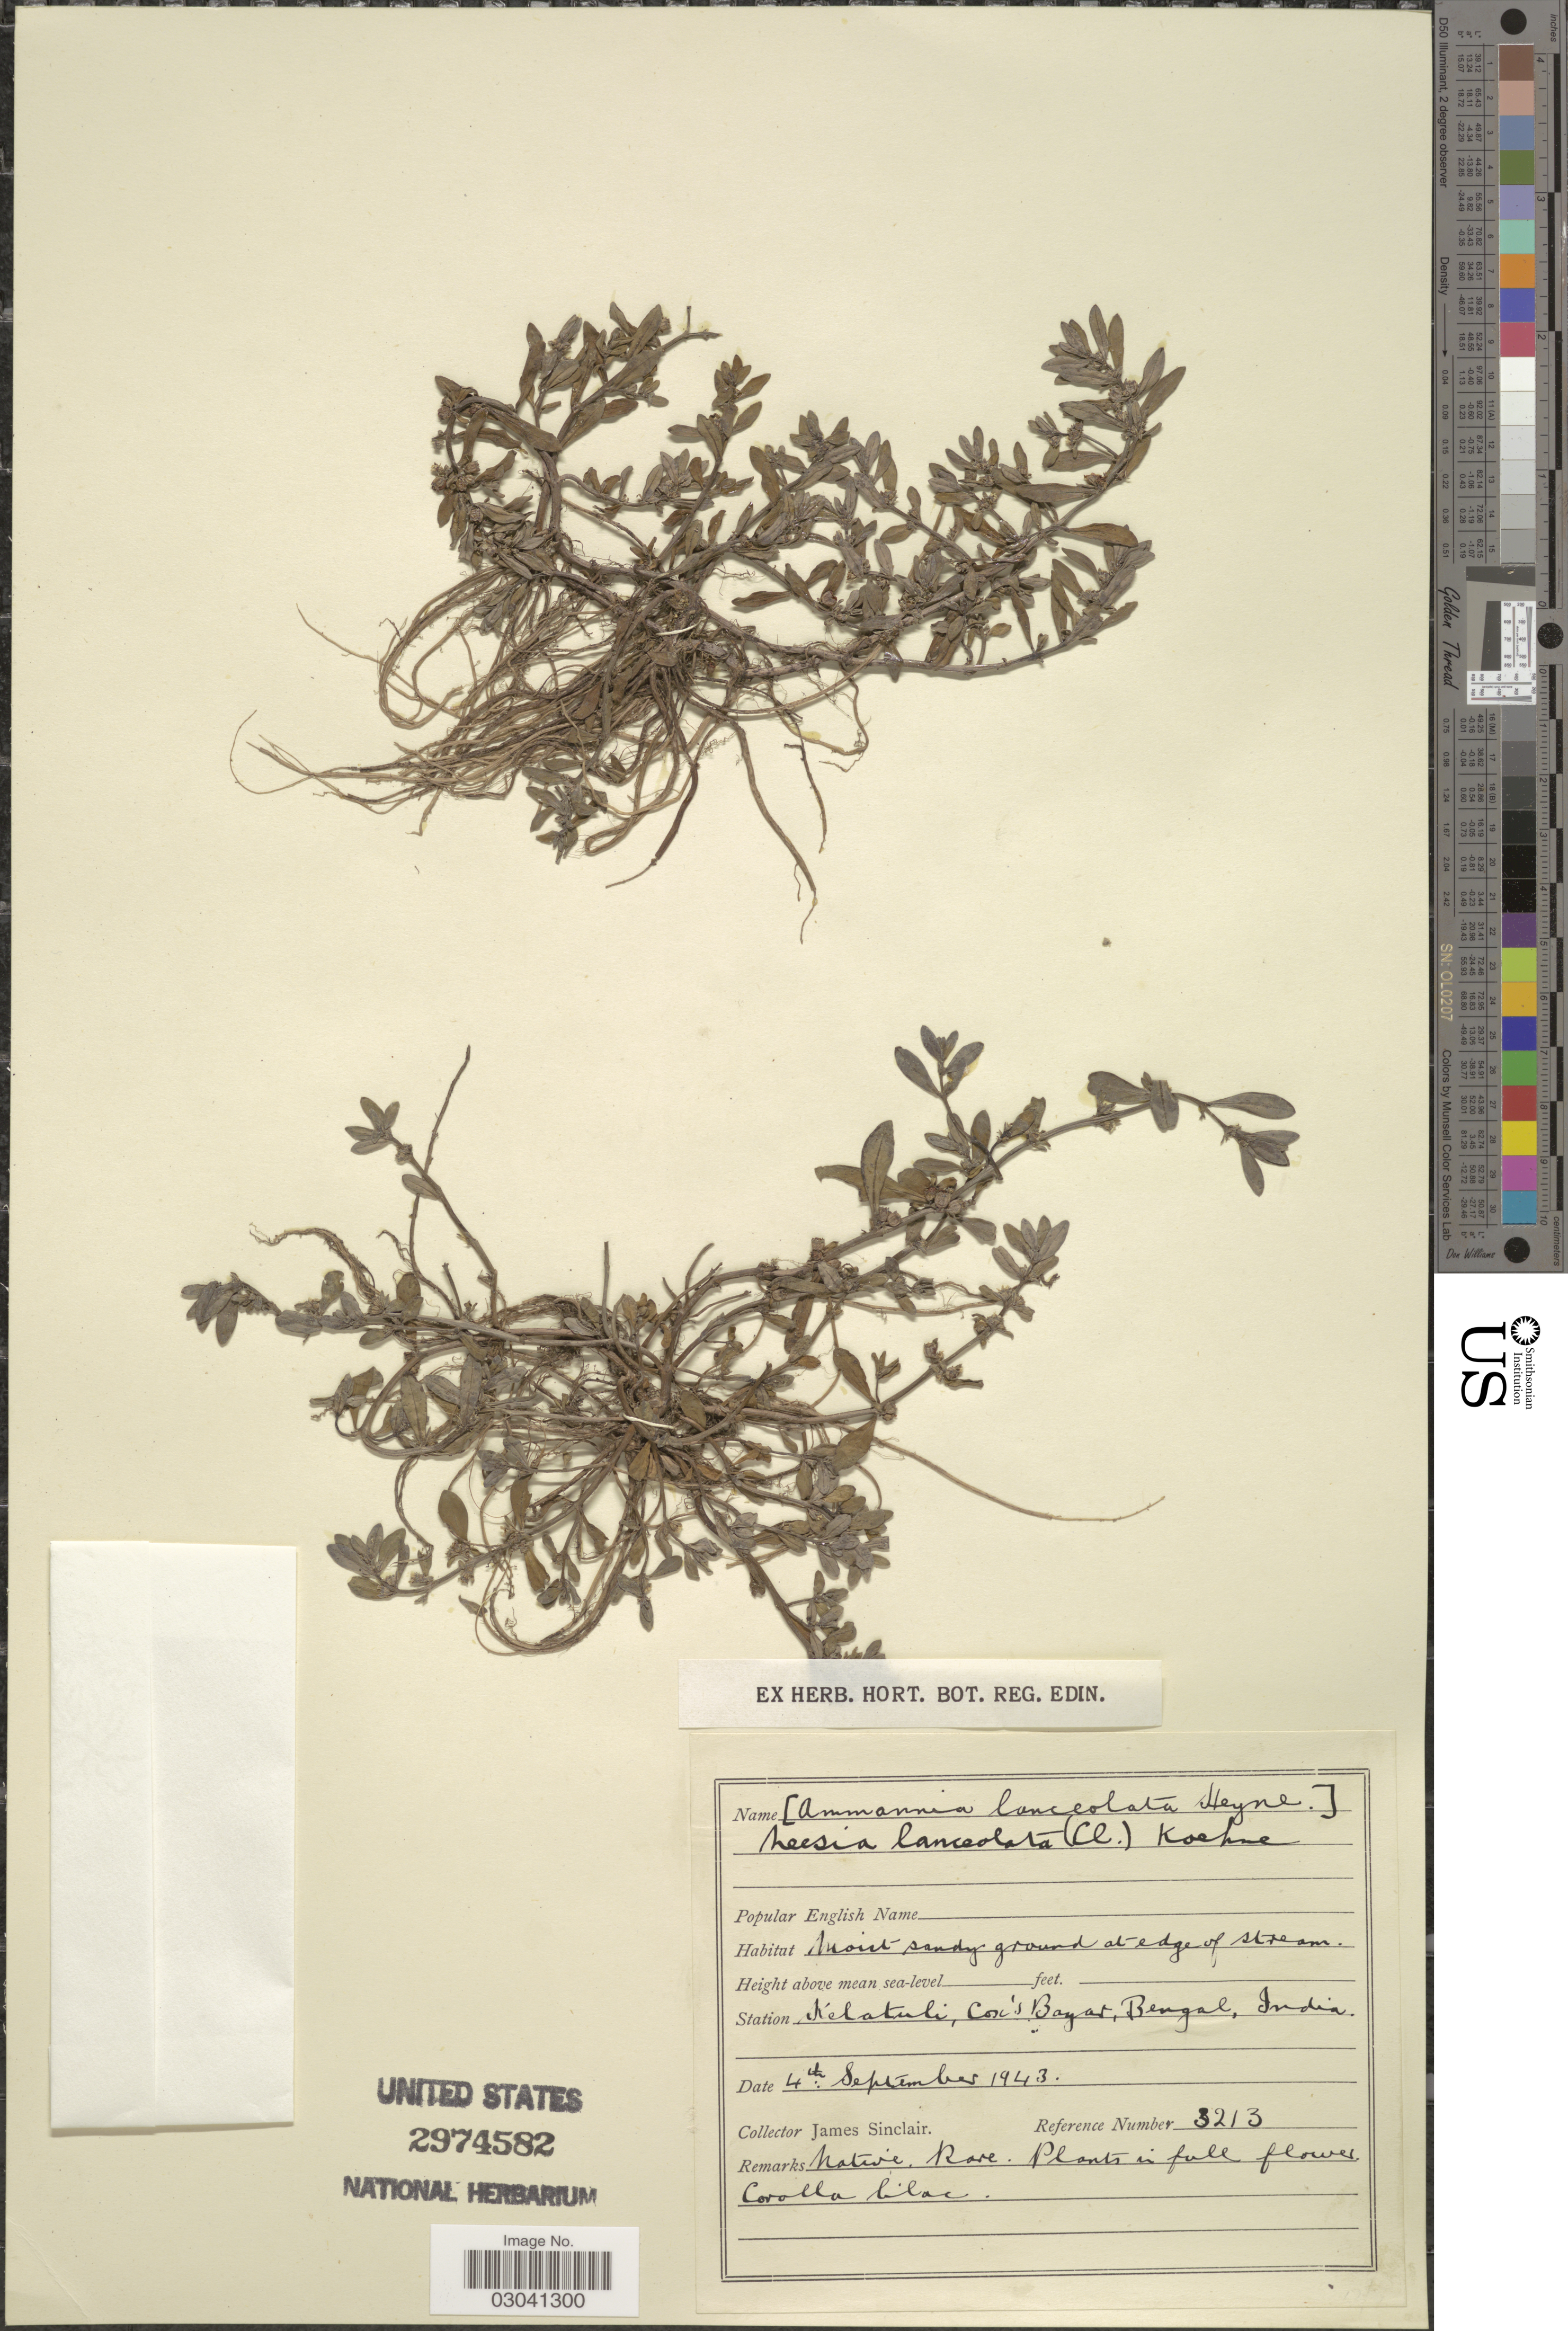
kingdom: Plantae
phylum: Tracheophyta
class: Magnoliopsida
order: Myrtales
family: Lythraceae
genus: Ammannia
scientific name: Ammannia prostrata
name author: Buch.-Ham. ex Dillwyn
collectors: J. Sinclair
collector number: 3213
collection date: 1943-09-04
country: Bangladesh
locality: Station Kelatuli, Cox's Bazar, Bengal, India.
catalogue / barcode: US 2974582